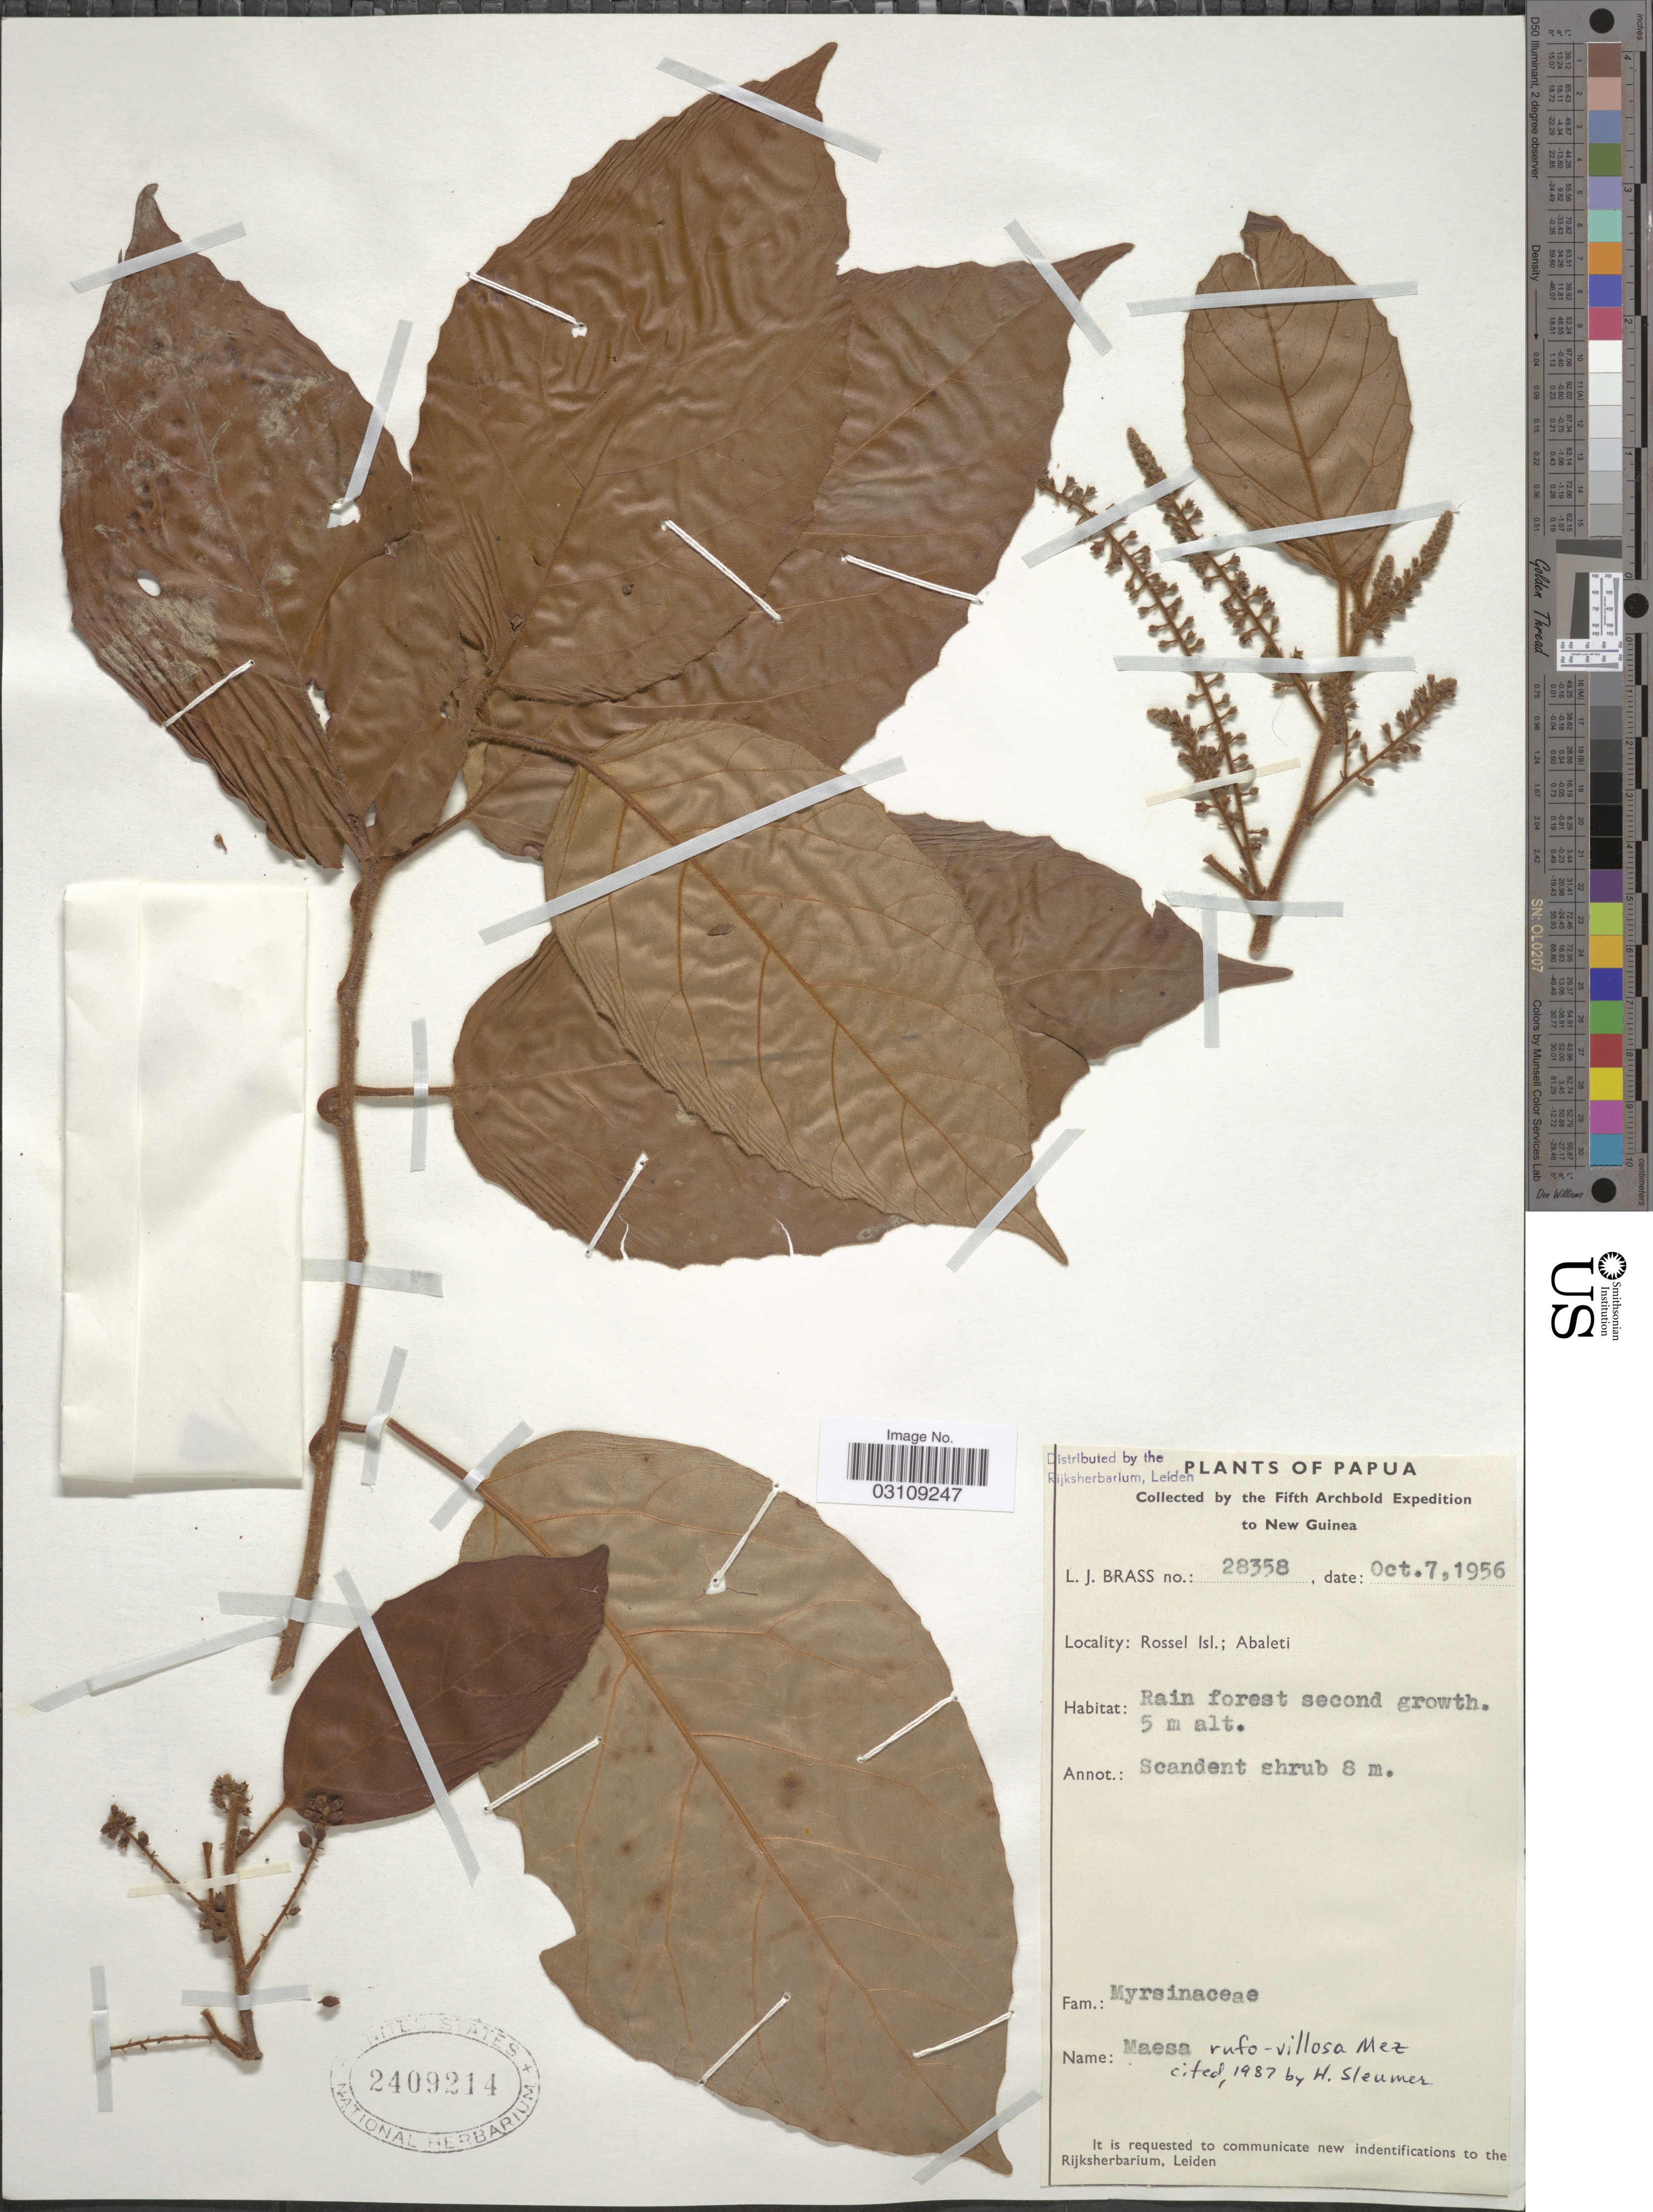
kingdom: Plantae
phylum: Tracheophyta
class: Magnoliopsida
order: Ericales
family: Primulaceae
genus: Maesa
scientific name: Maesa rufovillosa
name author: Mez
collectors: L. J. Brass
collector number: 28358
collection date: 1956-10-07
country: Papua New Guinea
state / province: Milne Bay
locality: New Guinea. Rossel Isl.; Abaleti.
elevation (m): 5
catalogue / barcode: US 2409214